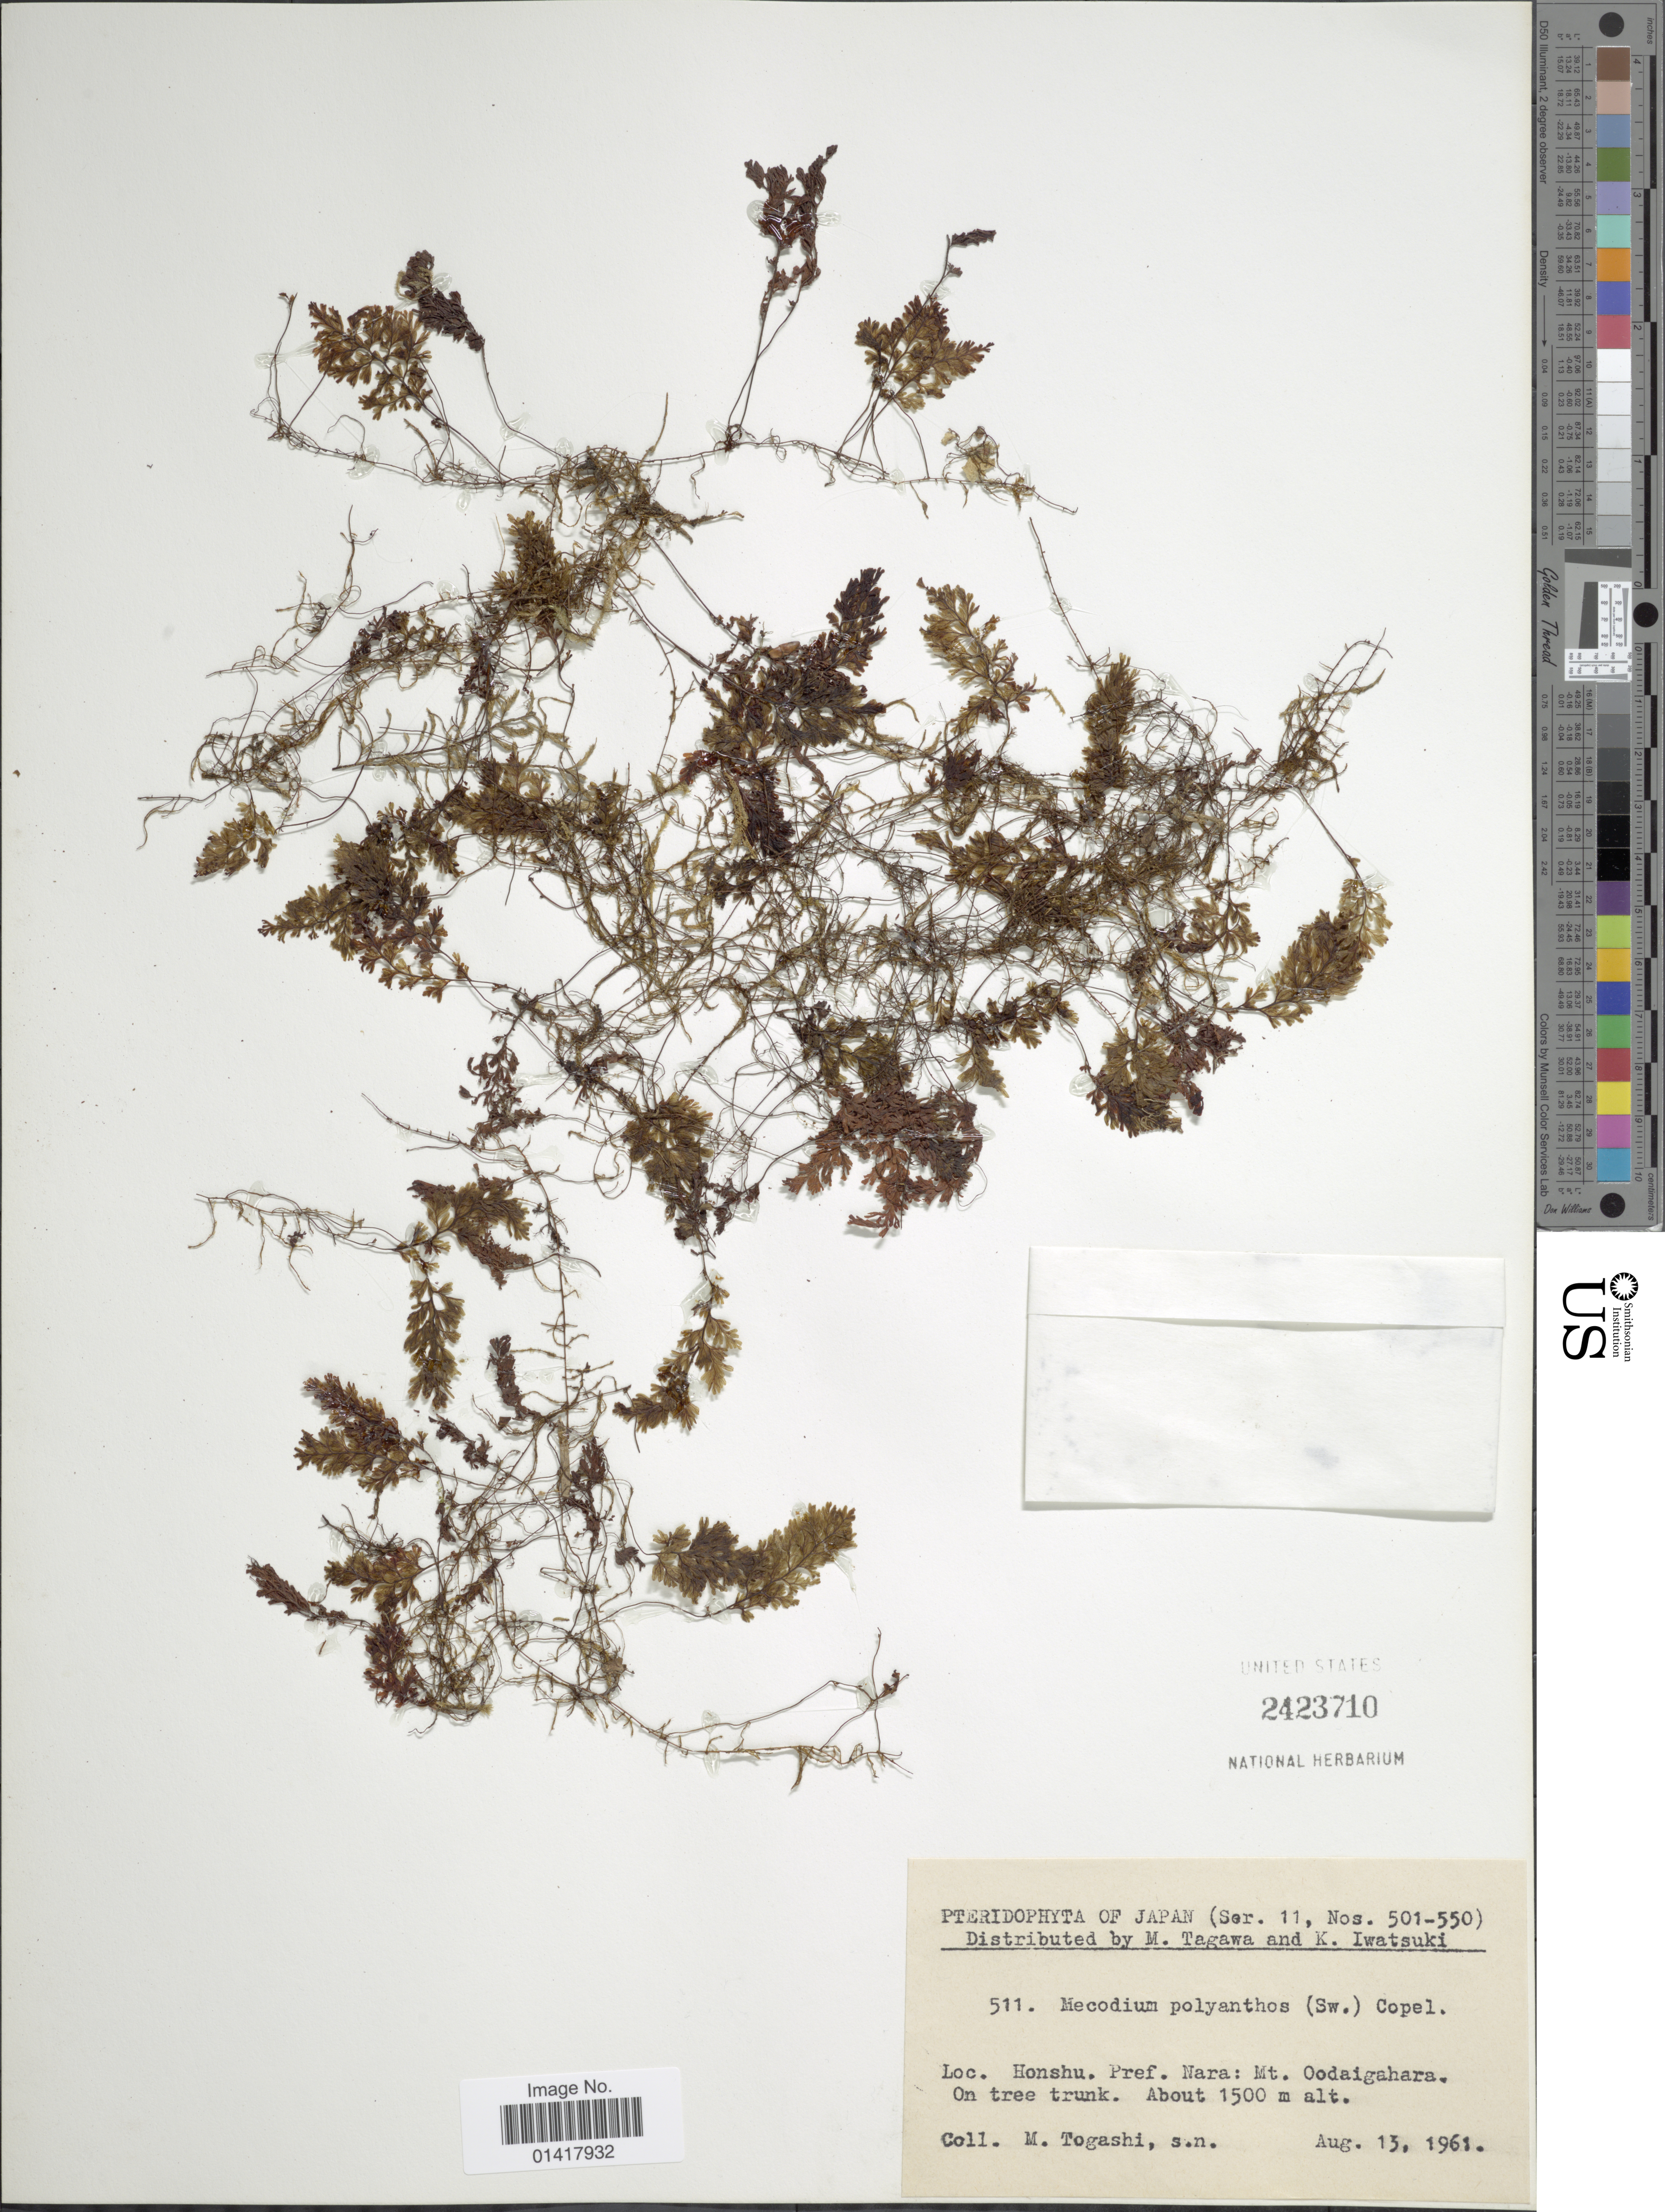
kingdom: Plantae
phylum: Tracheophyta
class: Polypodiopsida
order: Hymenophyllales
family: Hymenophyllaceae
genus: Hymenophyllum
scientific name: Hymenophyllum polyanthos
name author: (Sw.) Sw.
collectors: M. Togashi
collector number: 511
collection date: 1961-08-13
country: Japan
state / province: Nara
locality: Honshu. Pref. Nara: Mt. Oodaigahara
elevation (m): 1500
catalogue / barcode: US 2423710